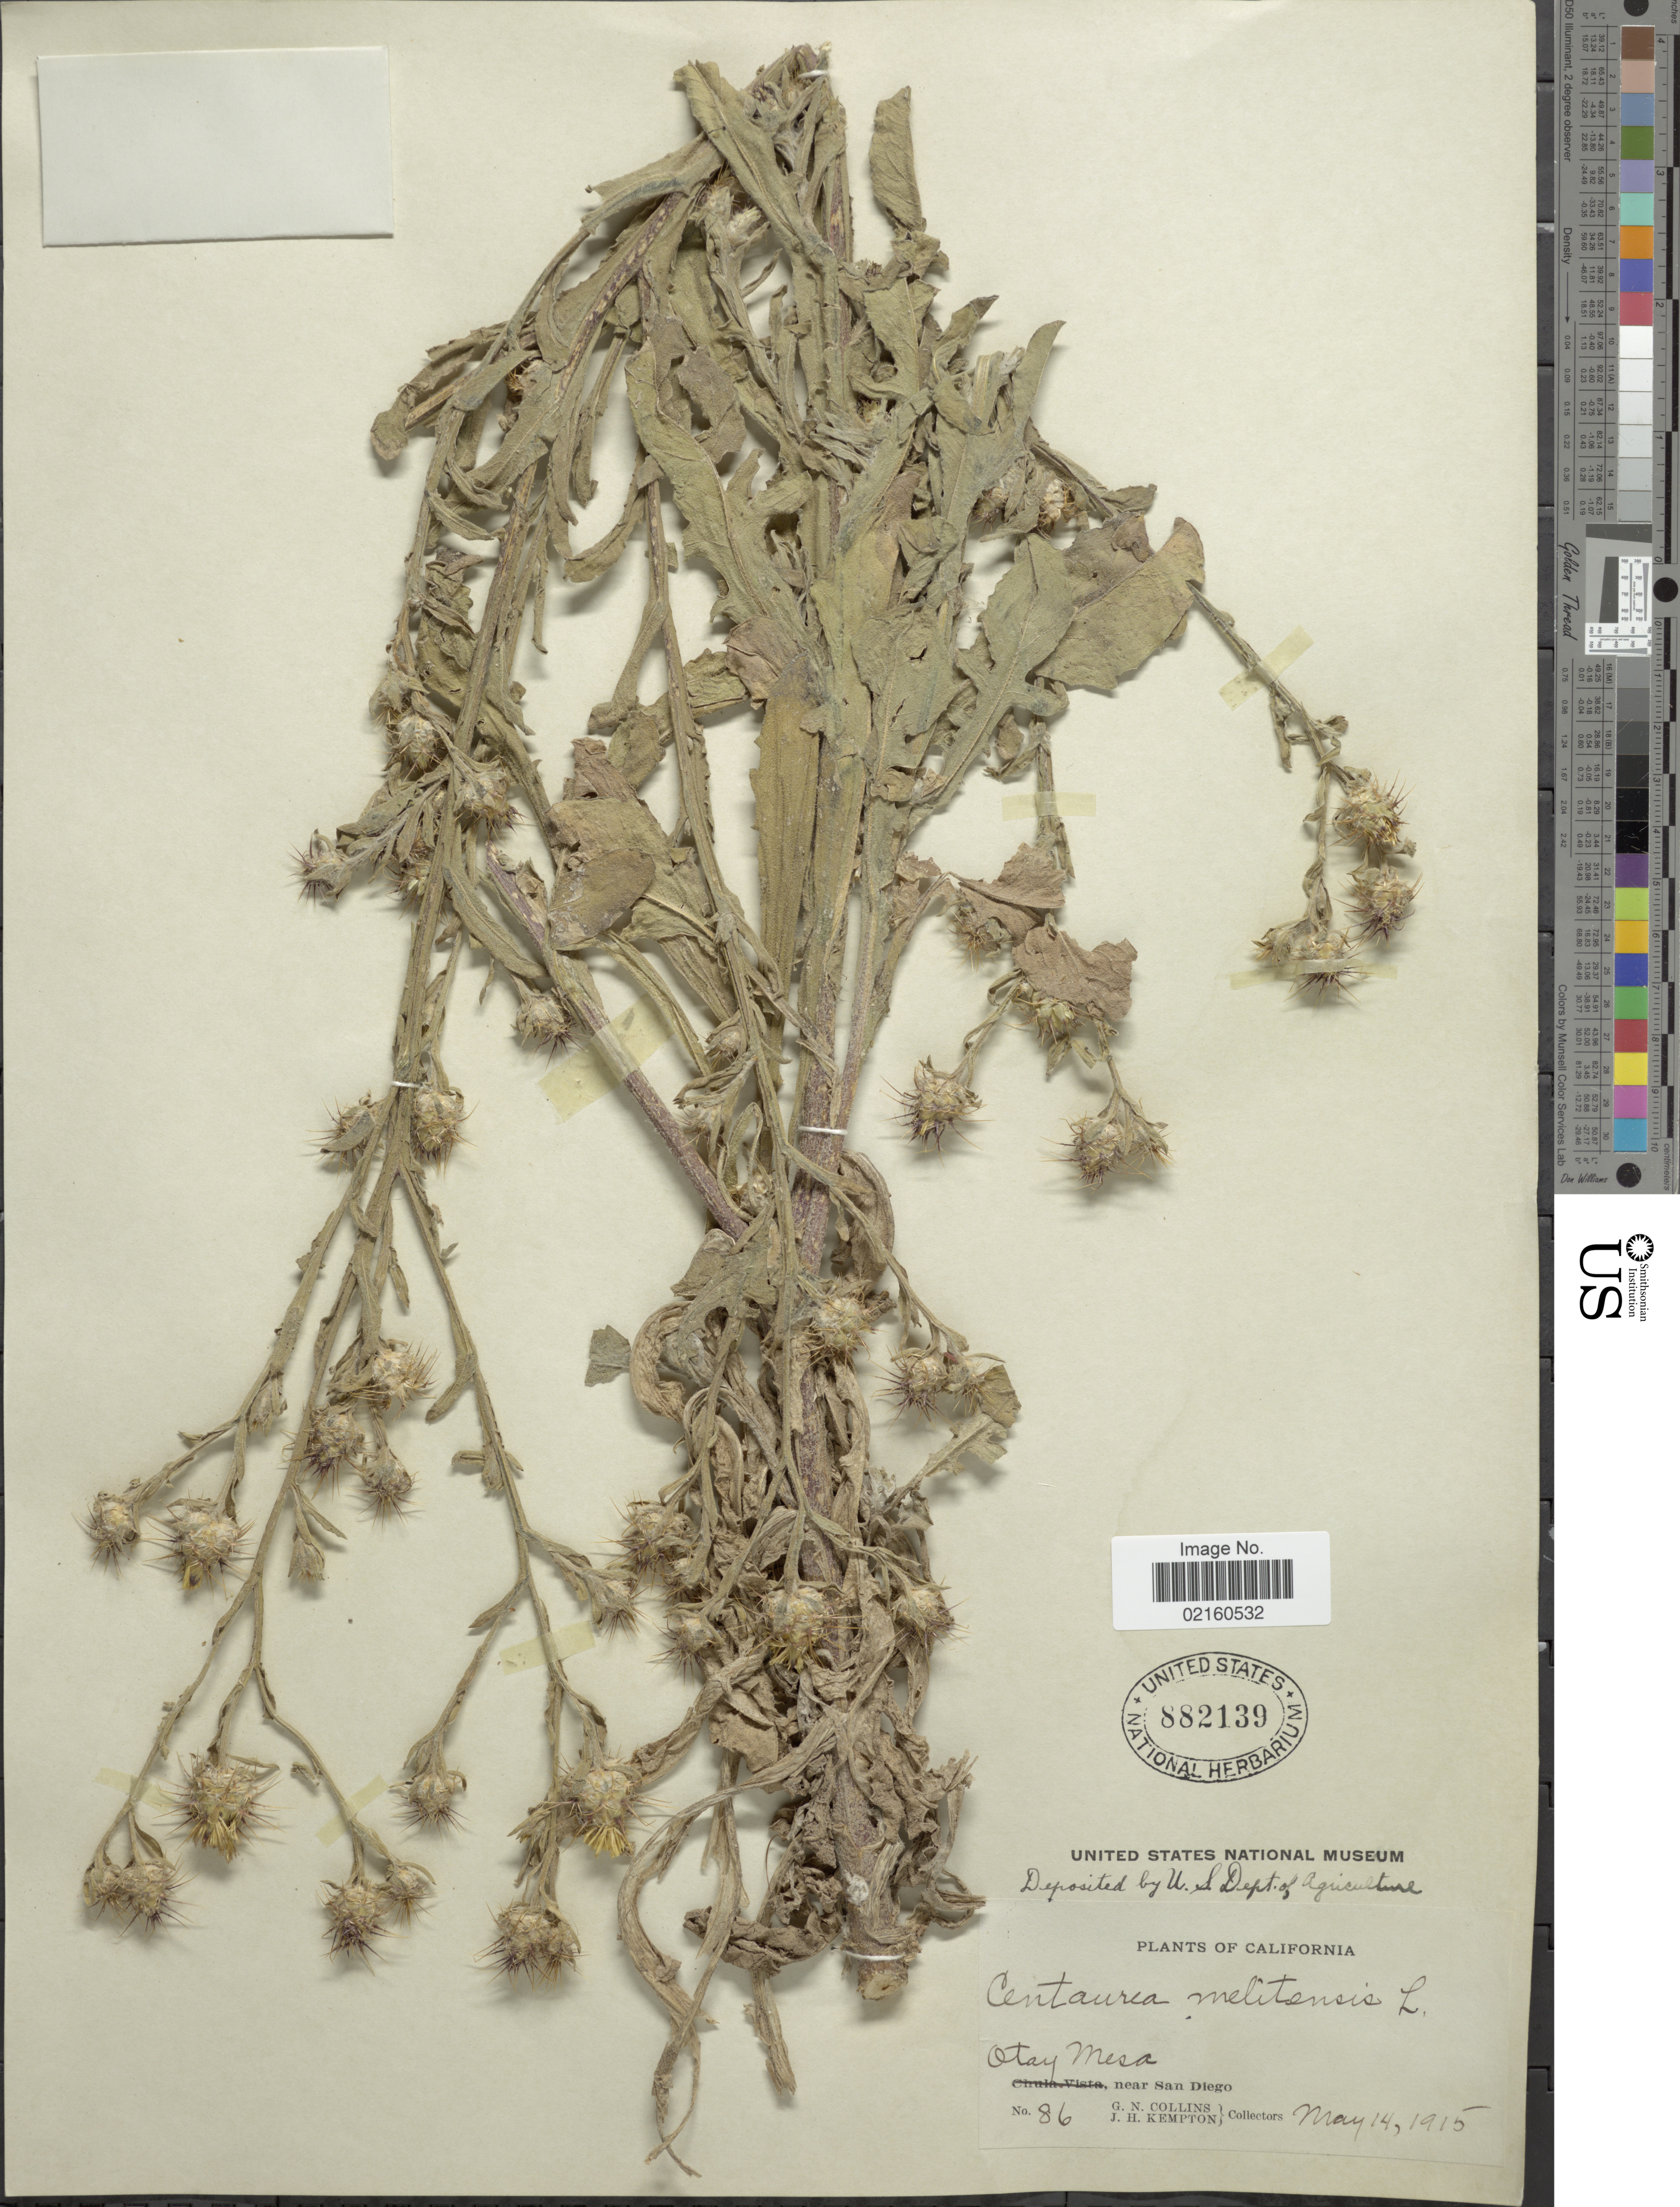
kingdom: Plantae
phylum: Tracheophyta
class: Magnoliopsida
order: Asterales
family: Asteraceae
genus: Centaurea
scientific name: Centaurea melitensis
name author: L.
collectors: G. Collins & J. H. Kempton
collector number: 86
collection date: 1915-05-14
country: United States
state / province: California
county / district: San Diego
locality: Otay Mesa, near San Diego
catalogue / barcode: US 882139